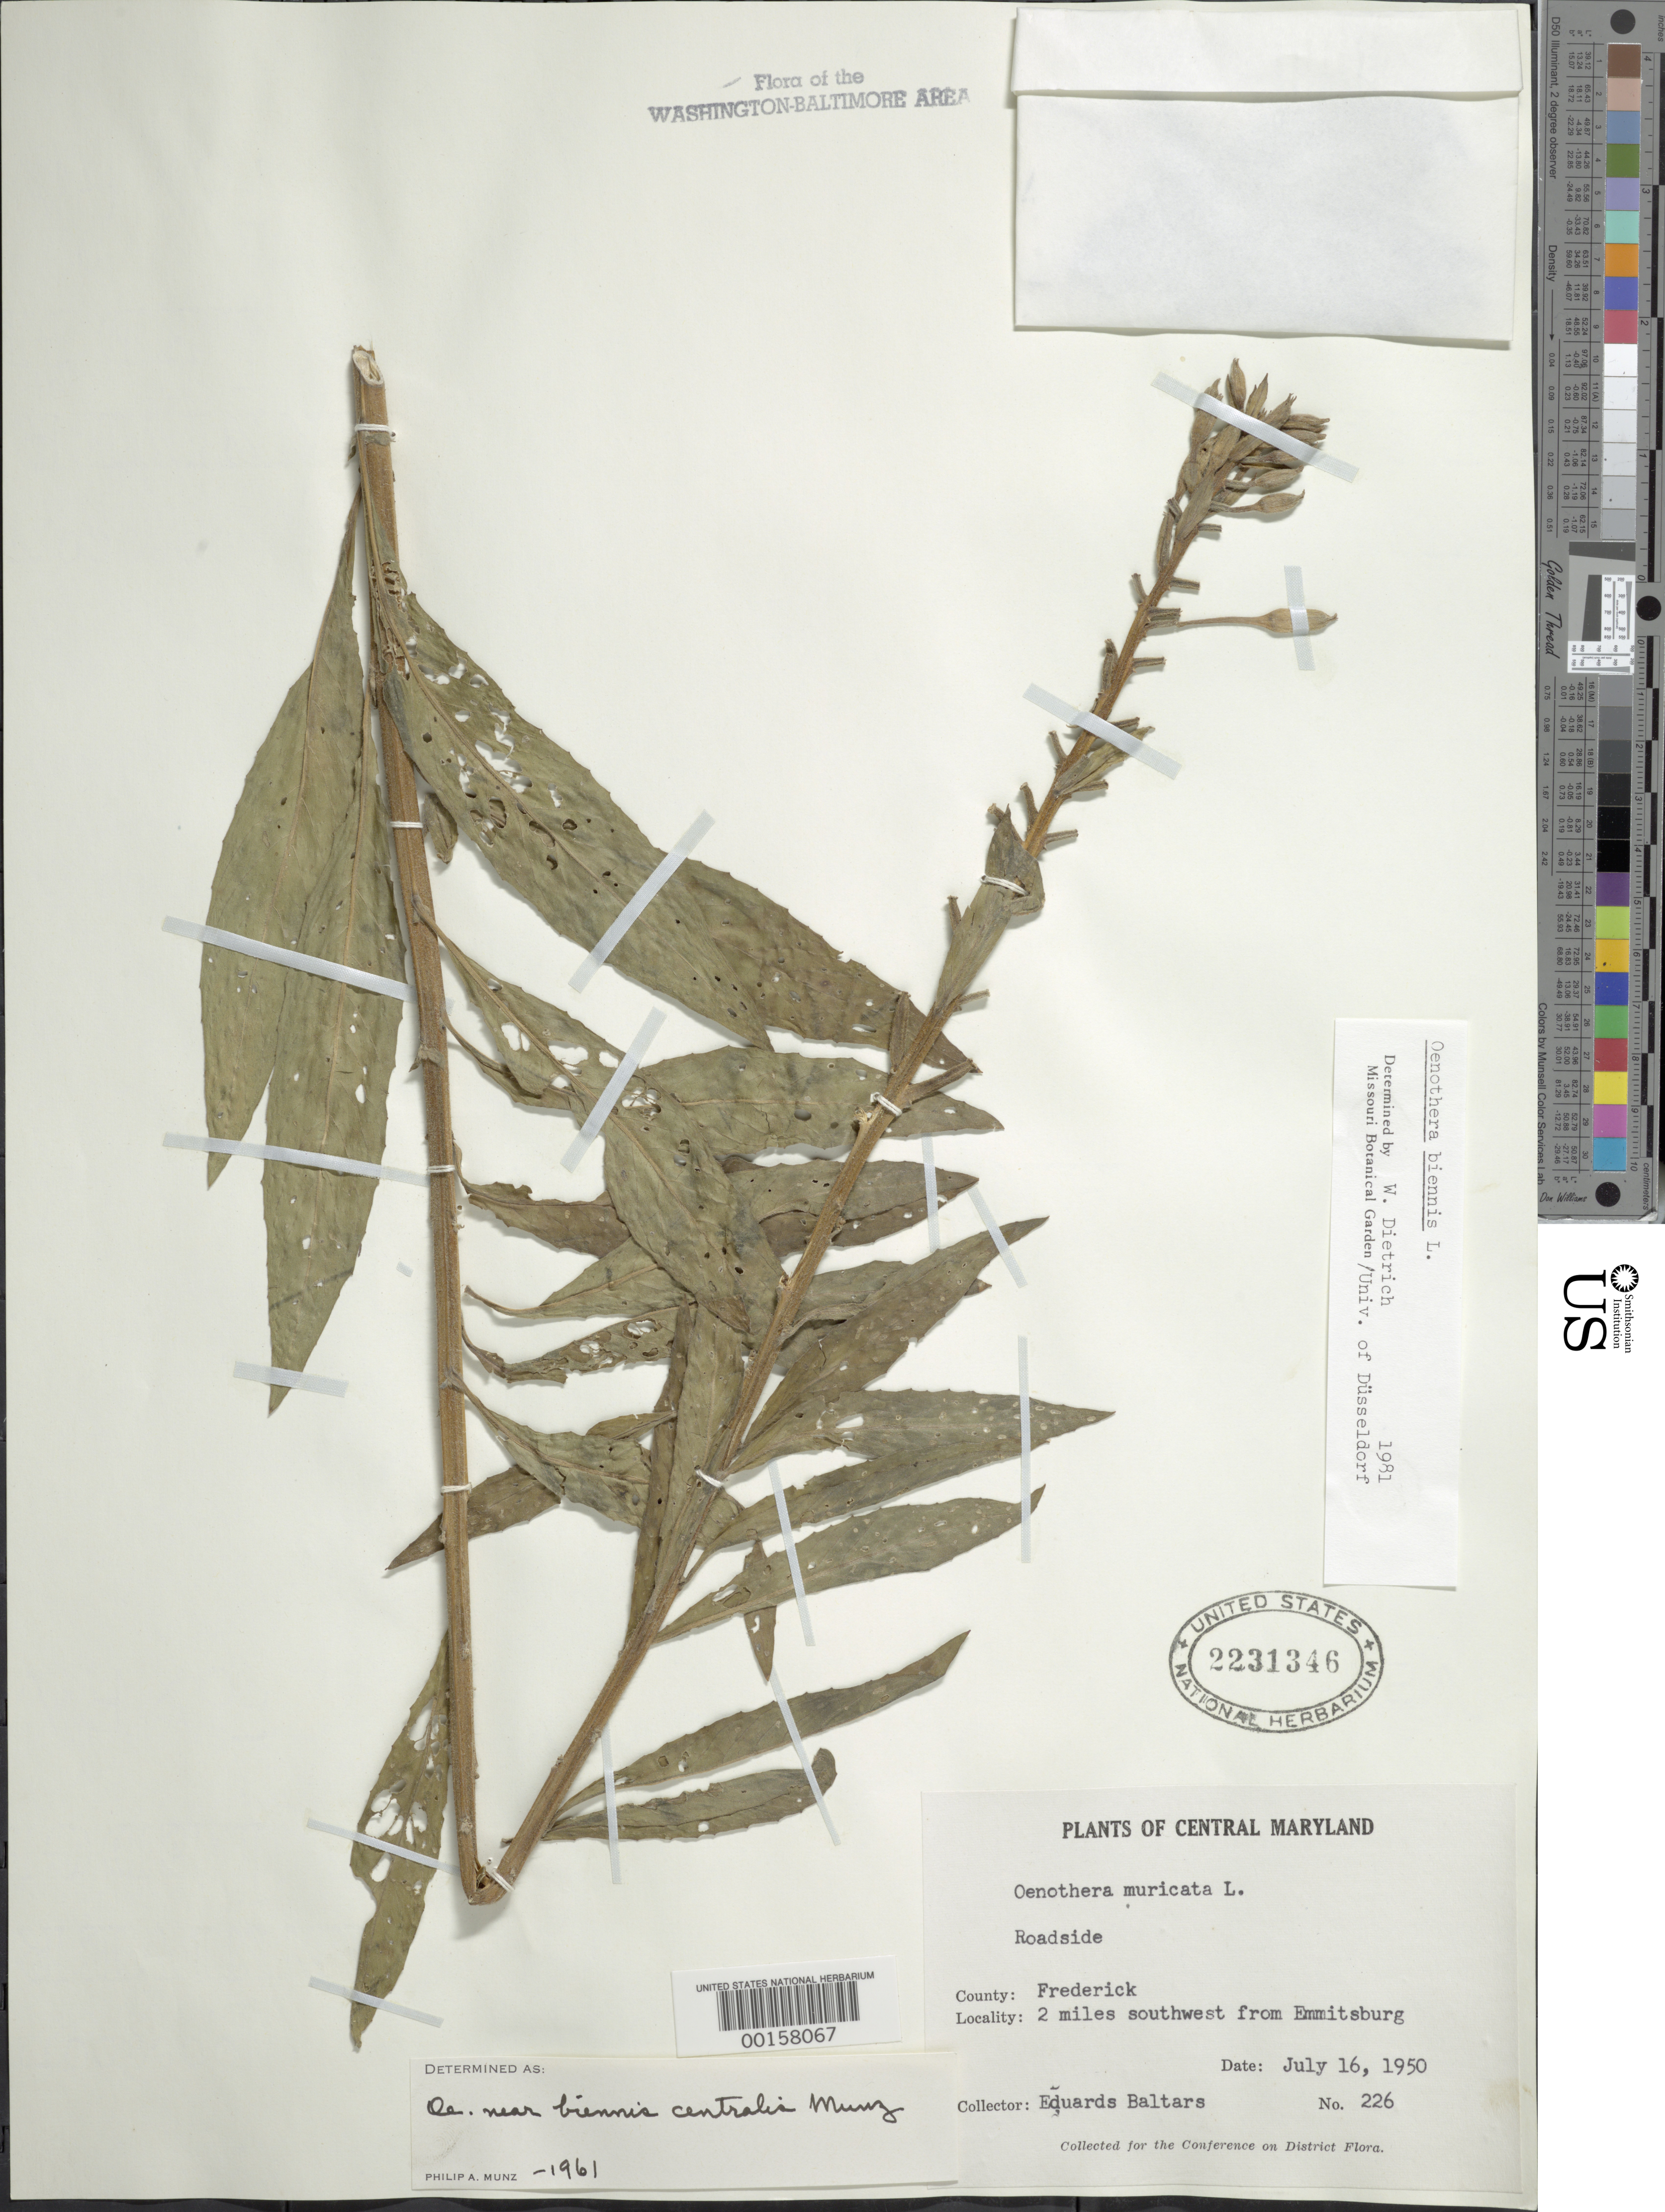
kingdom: Plantae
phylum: Tracheophyta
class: Magnoliopsida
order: Myrtales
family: Onagraceae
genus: Oenothera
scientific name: Oenothera biennis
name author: L.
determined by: Dietrich, W.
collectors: E. Baltars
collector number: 226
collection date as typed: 16 Jul 1950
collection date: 1950-07-16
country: United States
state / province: Maryland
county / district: Frederick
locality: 2 mi. SW of Emmitsburg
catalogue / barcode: US 2231346